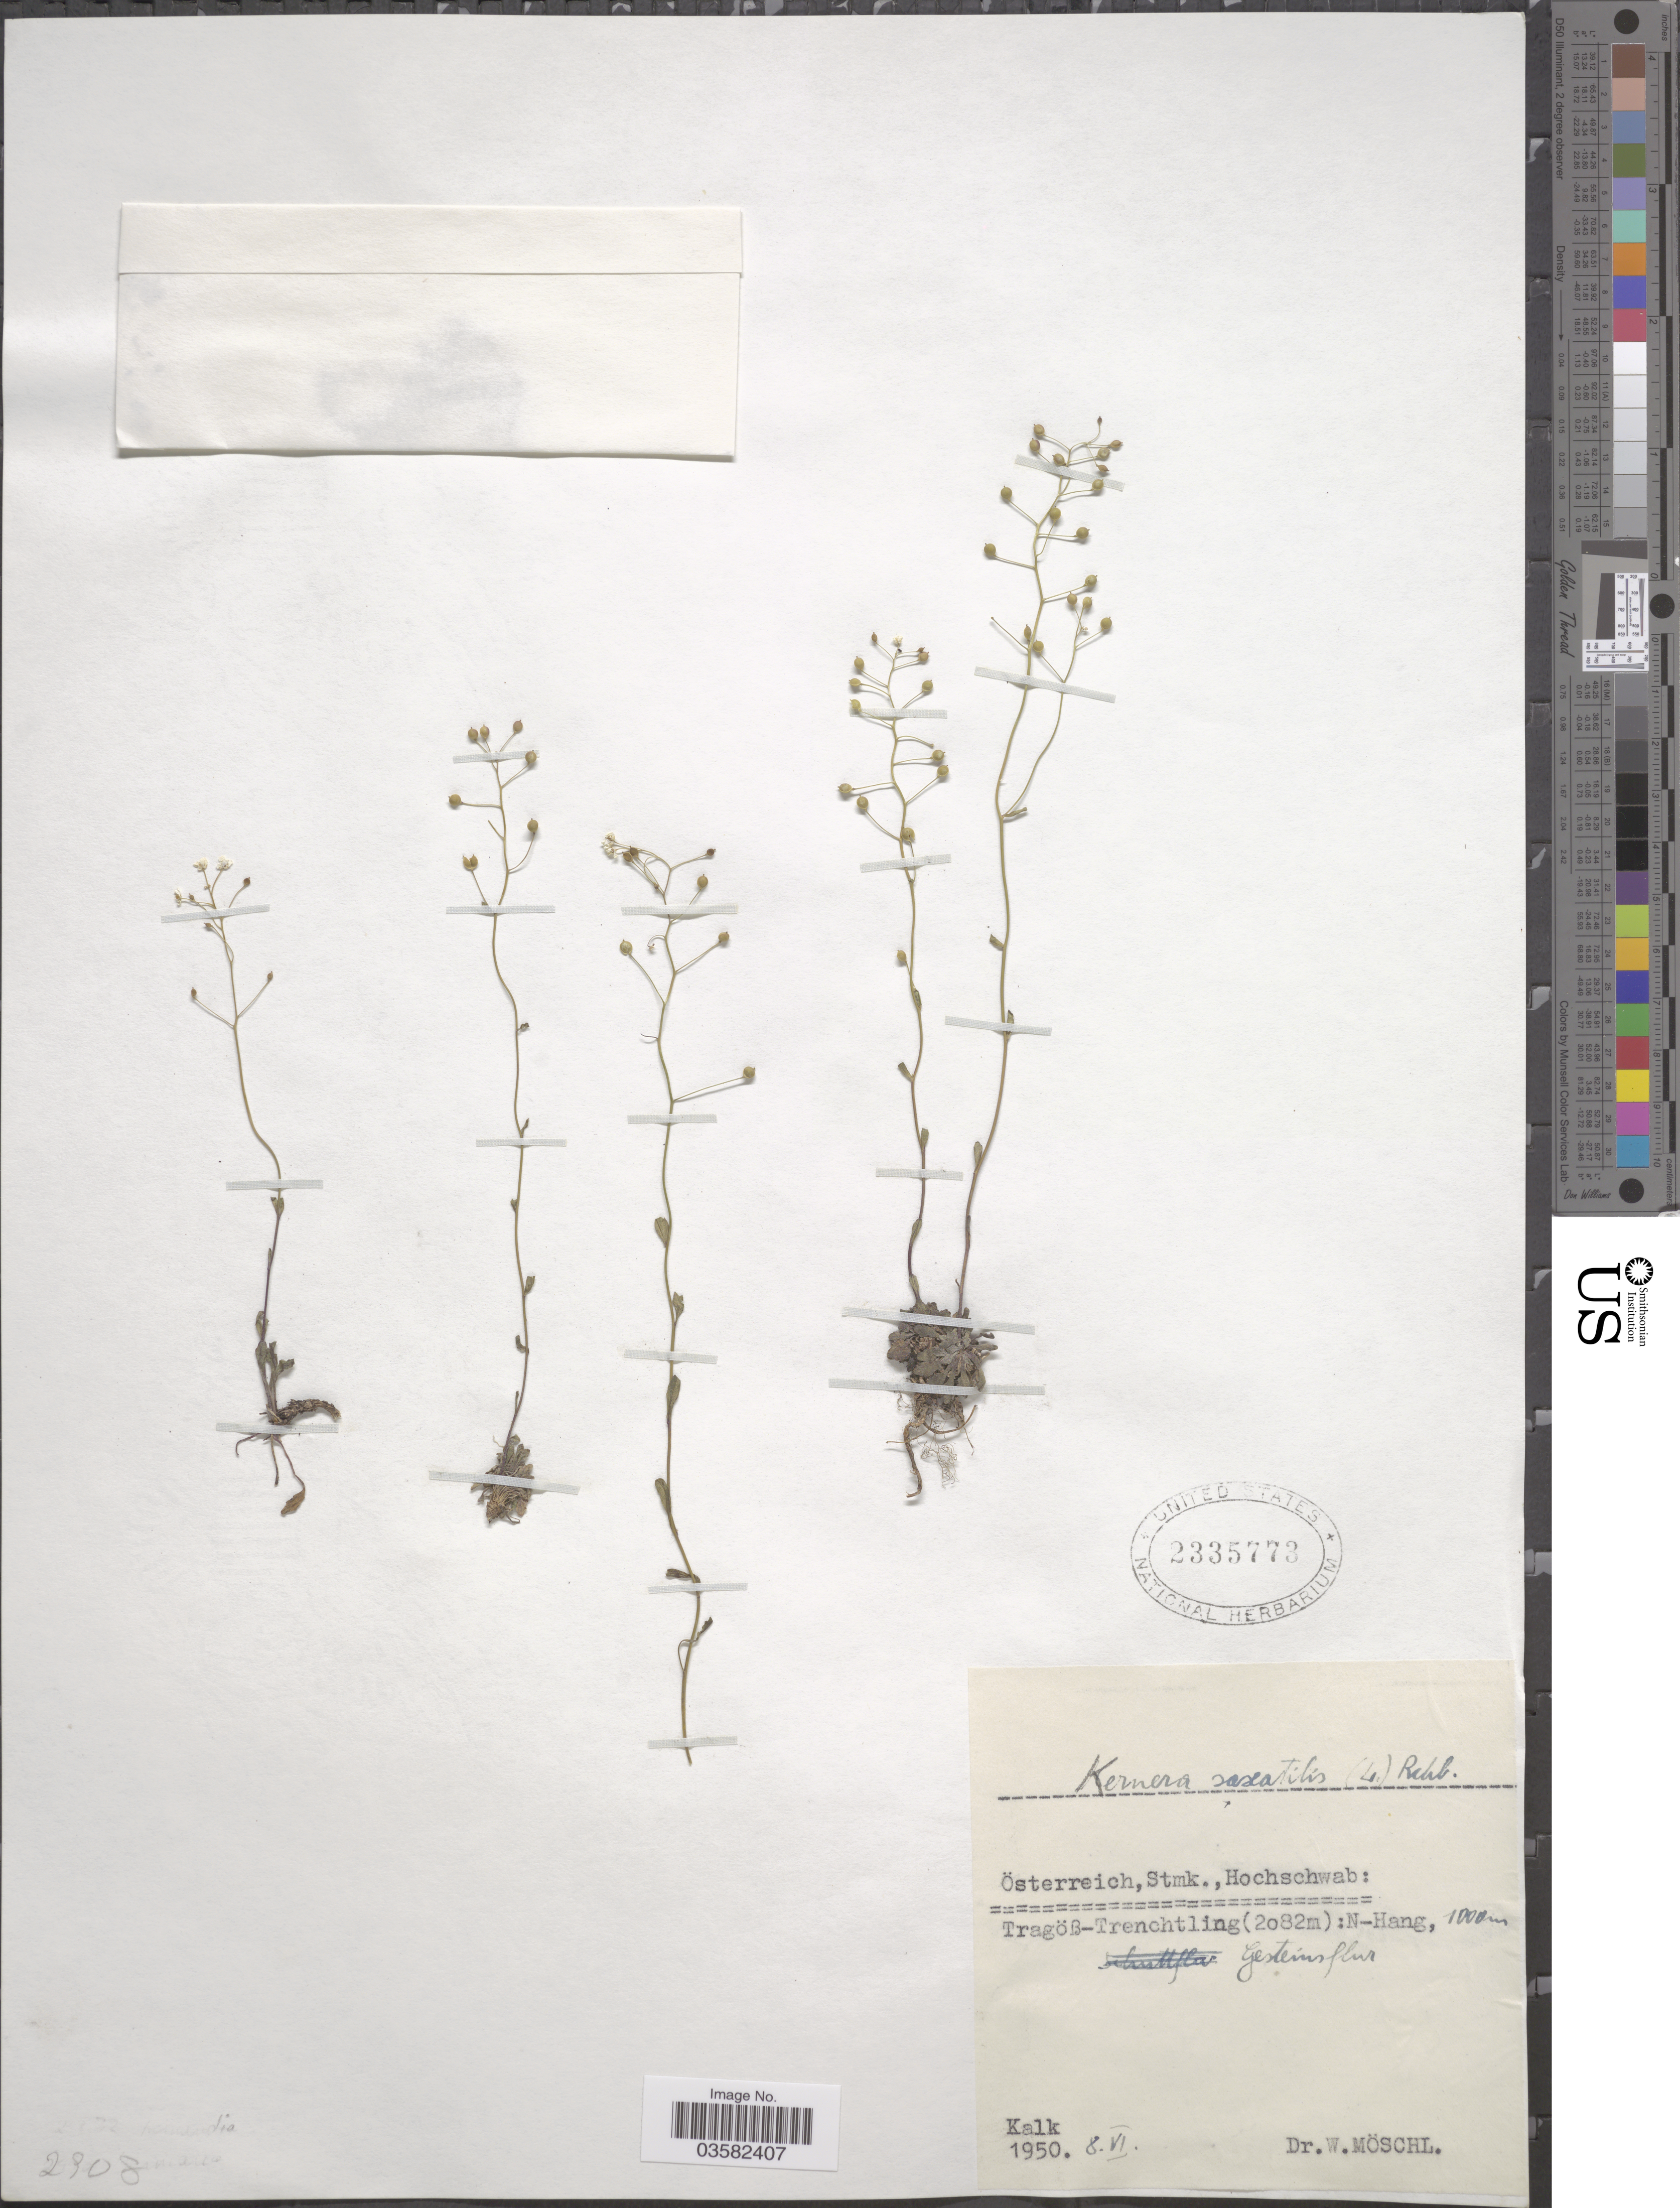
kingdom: Plantae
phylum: Tracheophyta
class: Magnoliopsida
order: Brassicales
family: Brassicaceae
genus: Kernera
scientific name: Kernera saxatilis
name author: (L.) Rchb.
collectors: W. Moschl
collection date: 1950-06-08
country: Austria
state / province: Steiermark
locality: Österreich, Stmk., Hochschwab: Tragöß-Trenchtling(2082):N-Hang. Kalk.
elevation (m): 1000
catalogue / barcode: US 2335773